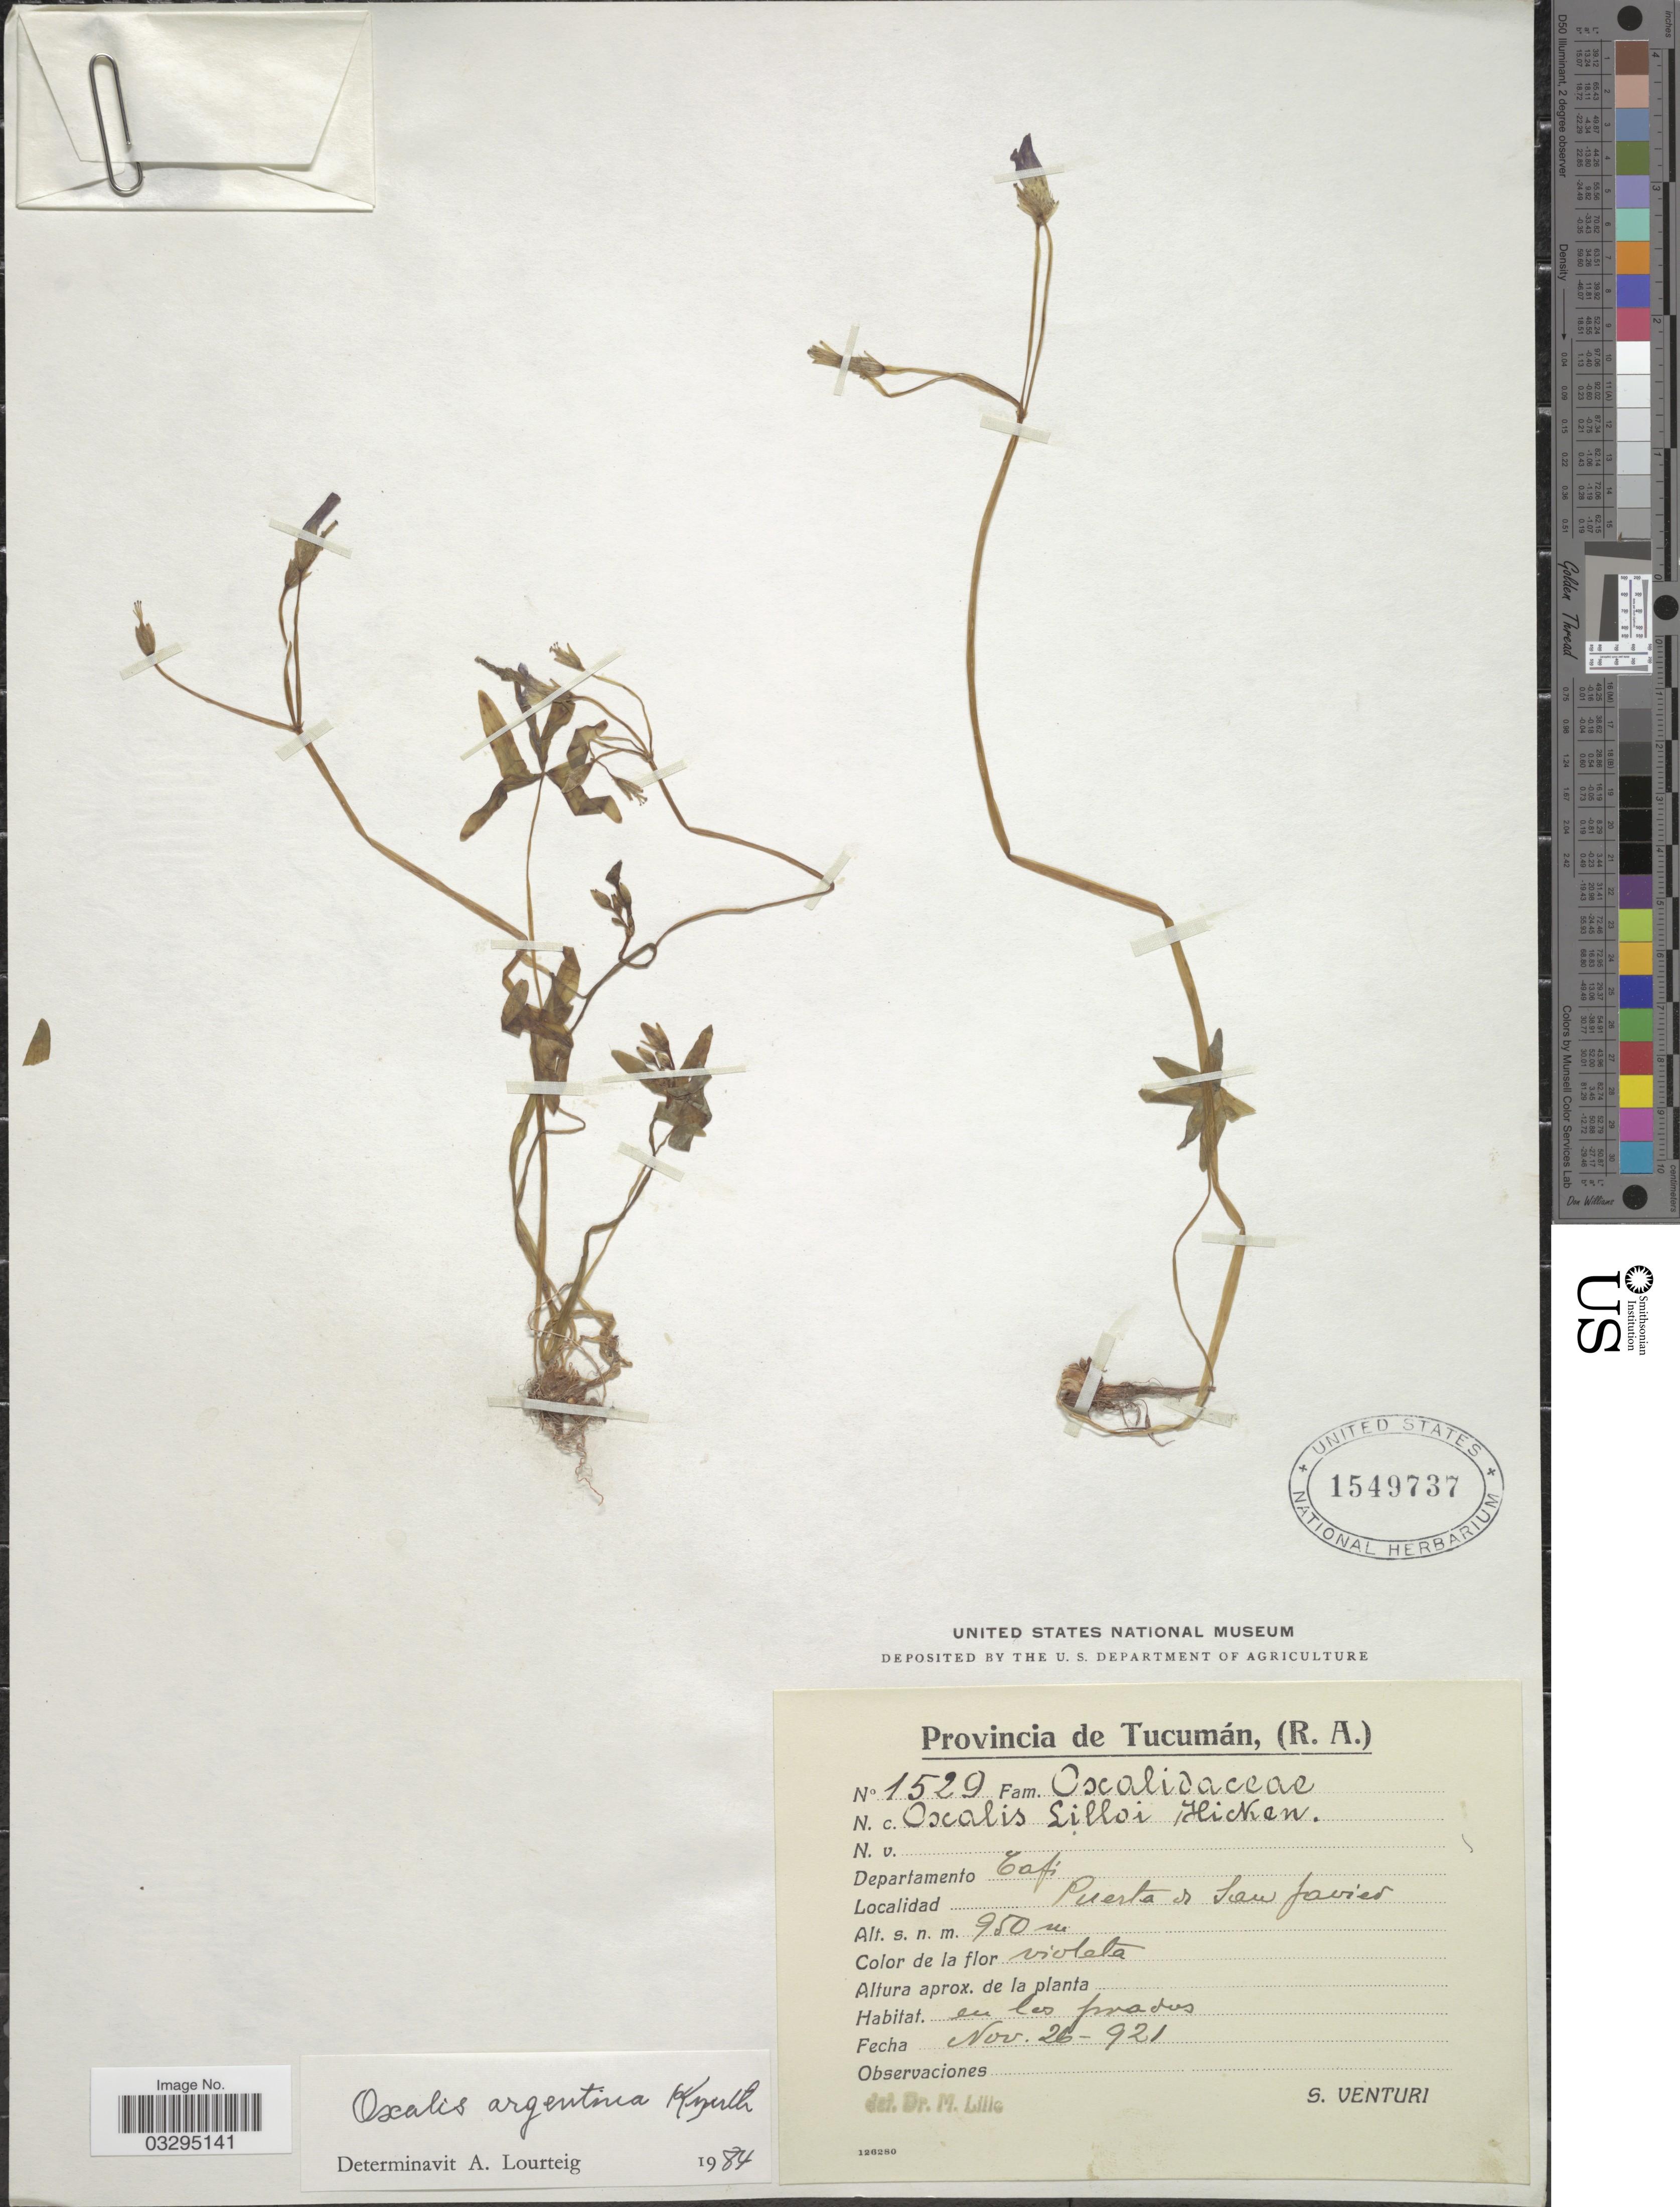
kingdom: Plantae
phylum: Tracheophyta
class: Magnoliopsida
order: Oxalidales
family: Oxalidaceae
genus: Oxalis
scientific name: Oxalis argentina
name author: R. Knuth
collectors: S. Venturi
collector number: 1529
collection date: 1921-11-26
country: Argentina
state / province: Tucuman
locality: Provincia de Tucumán, (R.A.). Departamento Tafi. Puerta de San Javier.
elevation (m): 950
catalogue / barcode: US 1549737